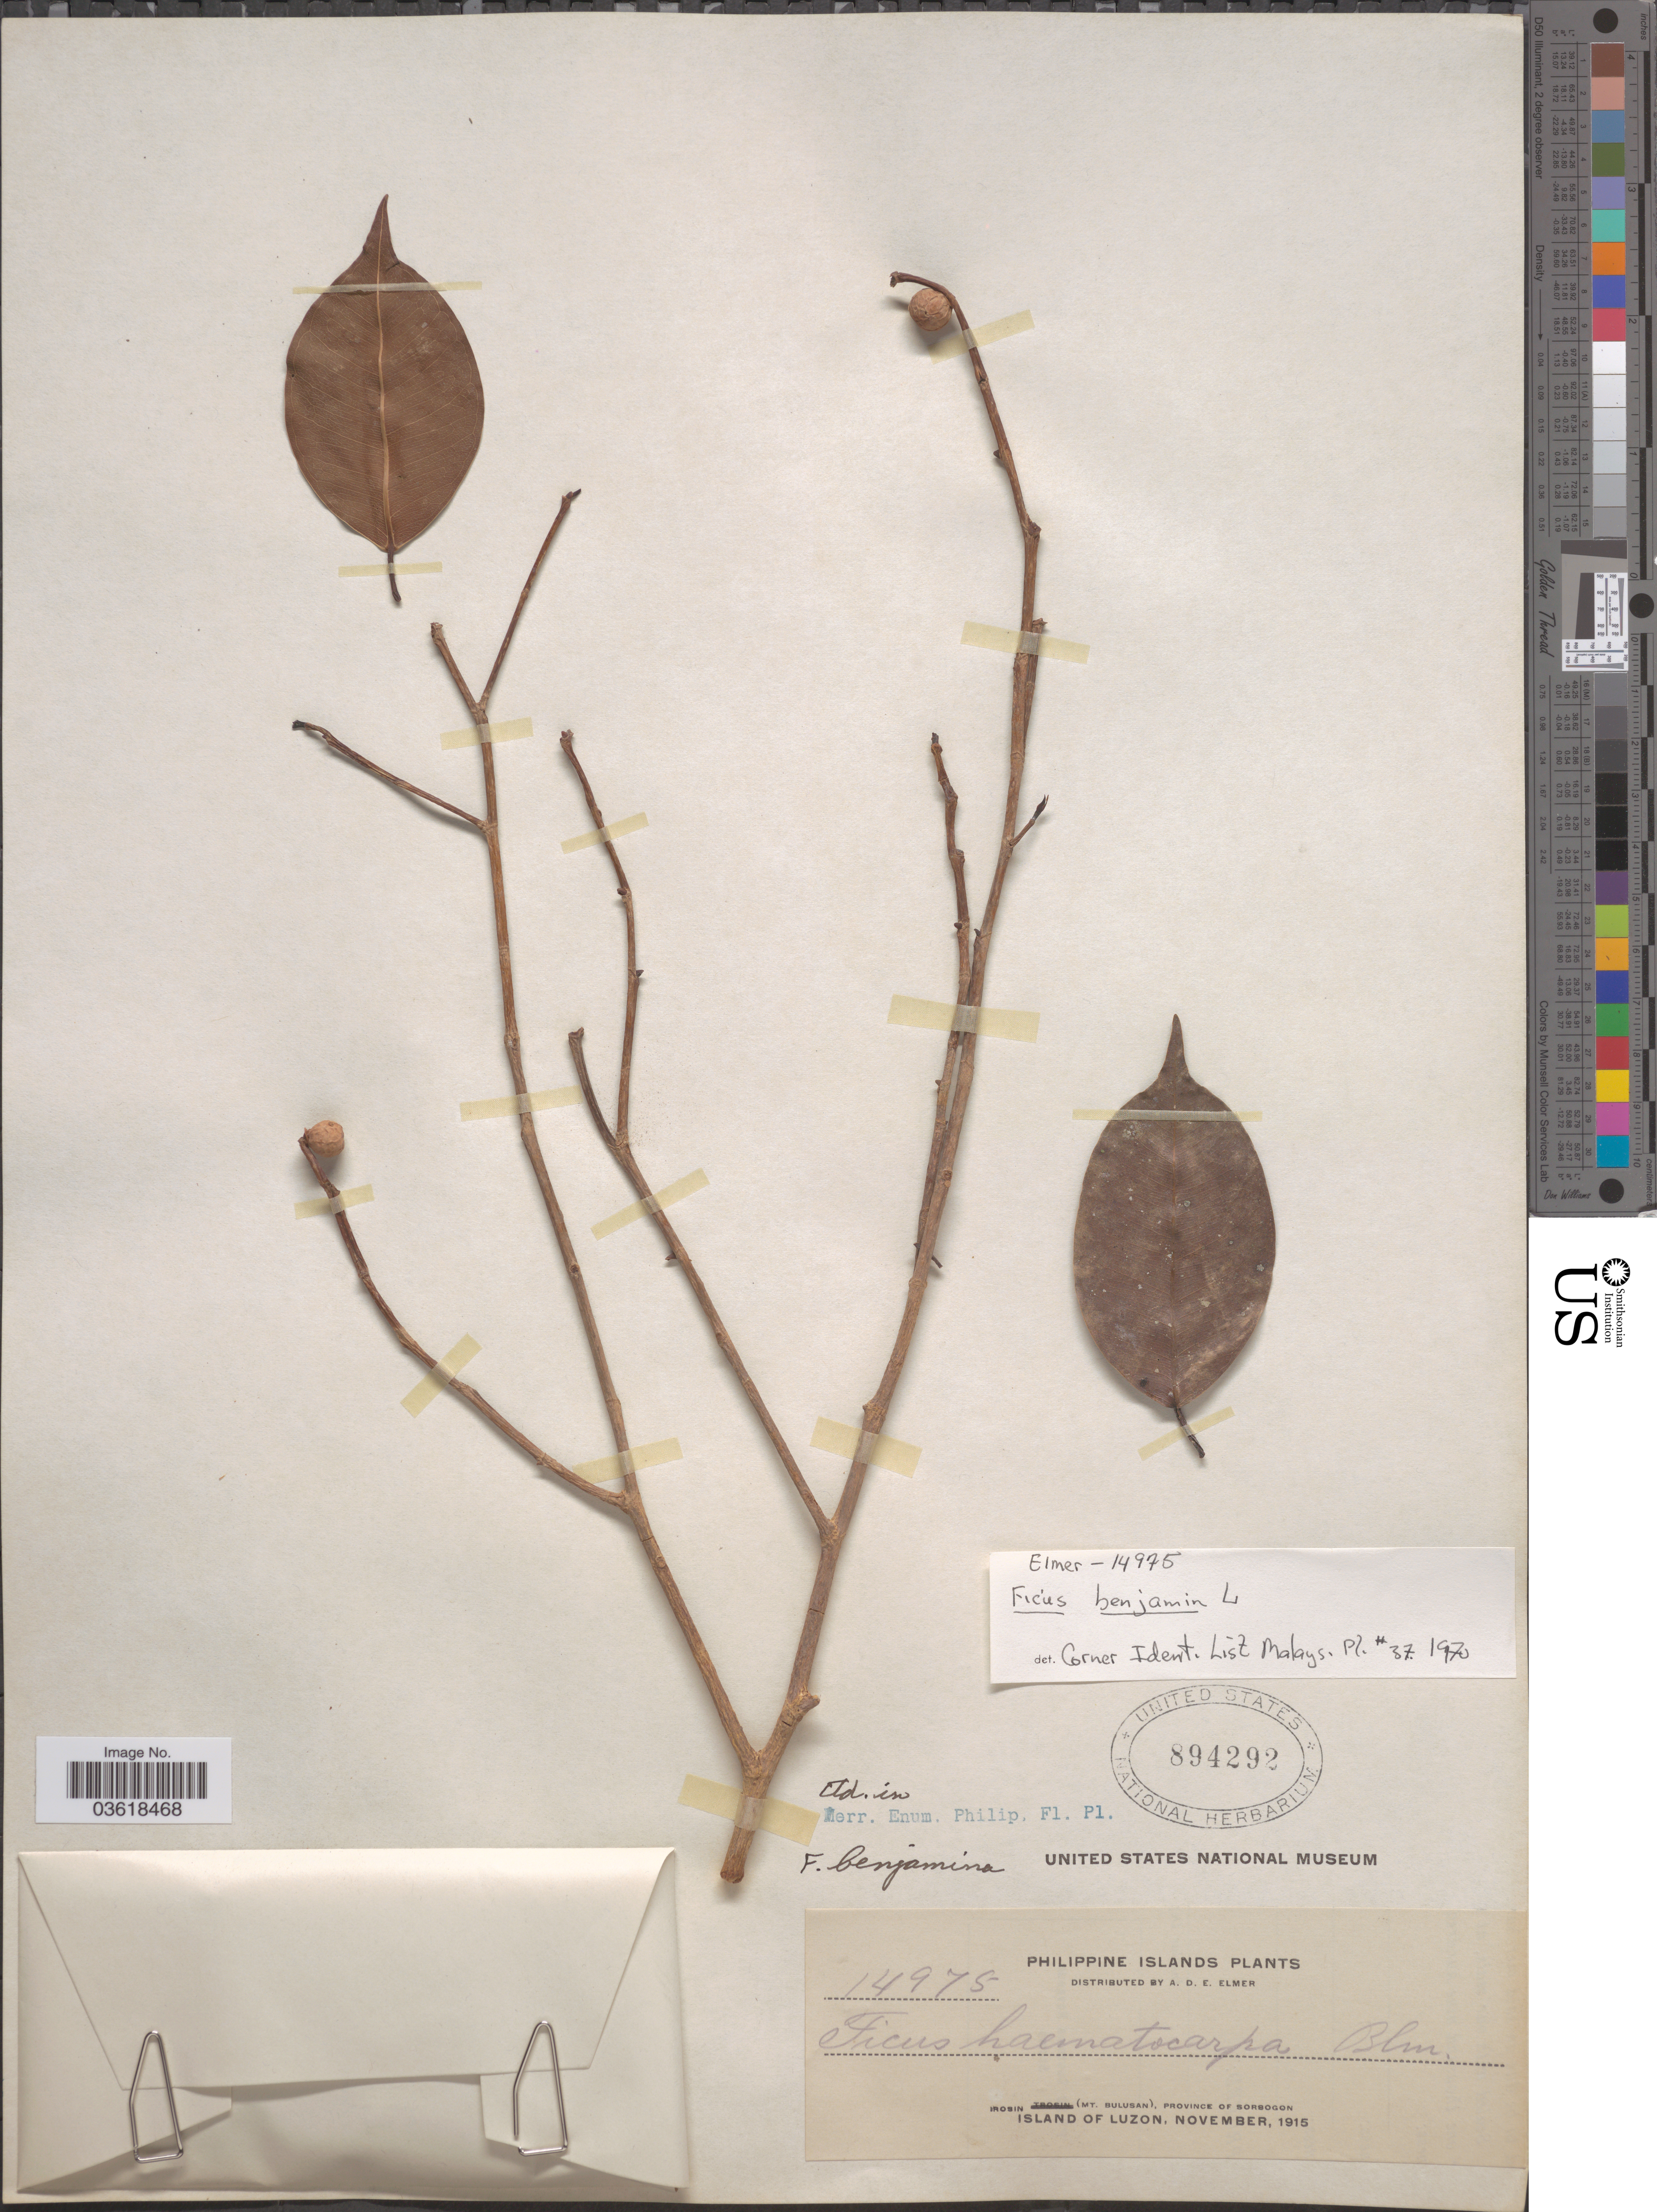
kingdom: Plantae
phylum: Tracheophyta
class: Magnoliopsida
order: Rosales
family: Moraceae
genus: Ficus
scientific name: Ficus benjamina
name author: L.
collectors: A. D. E. Elmer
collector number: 14975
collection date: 1915-11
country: Philippines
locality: Philippine Islands. Irosin (Mt. Bulusan), Province of Sorsogon. Island of Luzon.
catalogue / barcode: US 894292